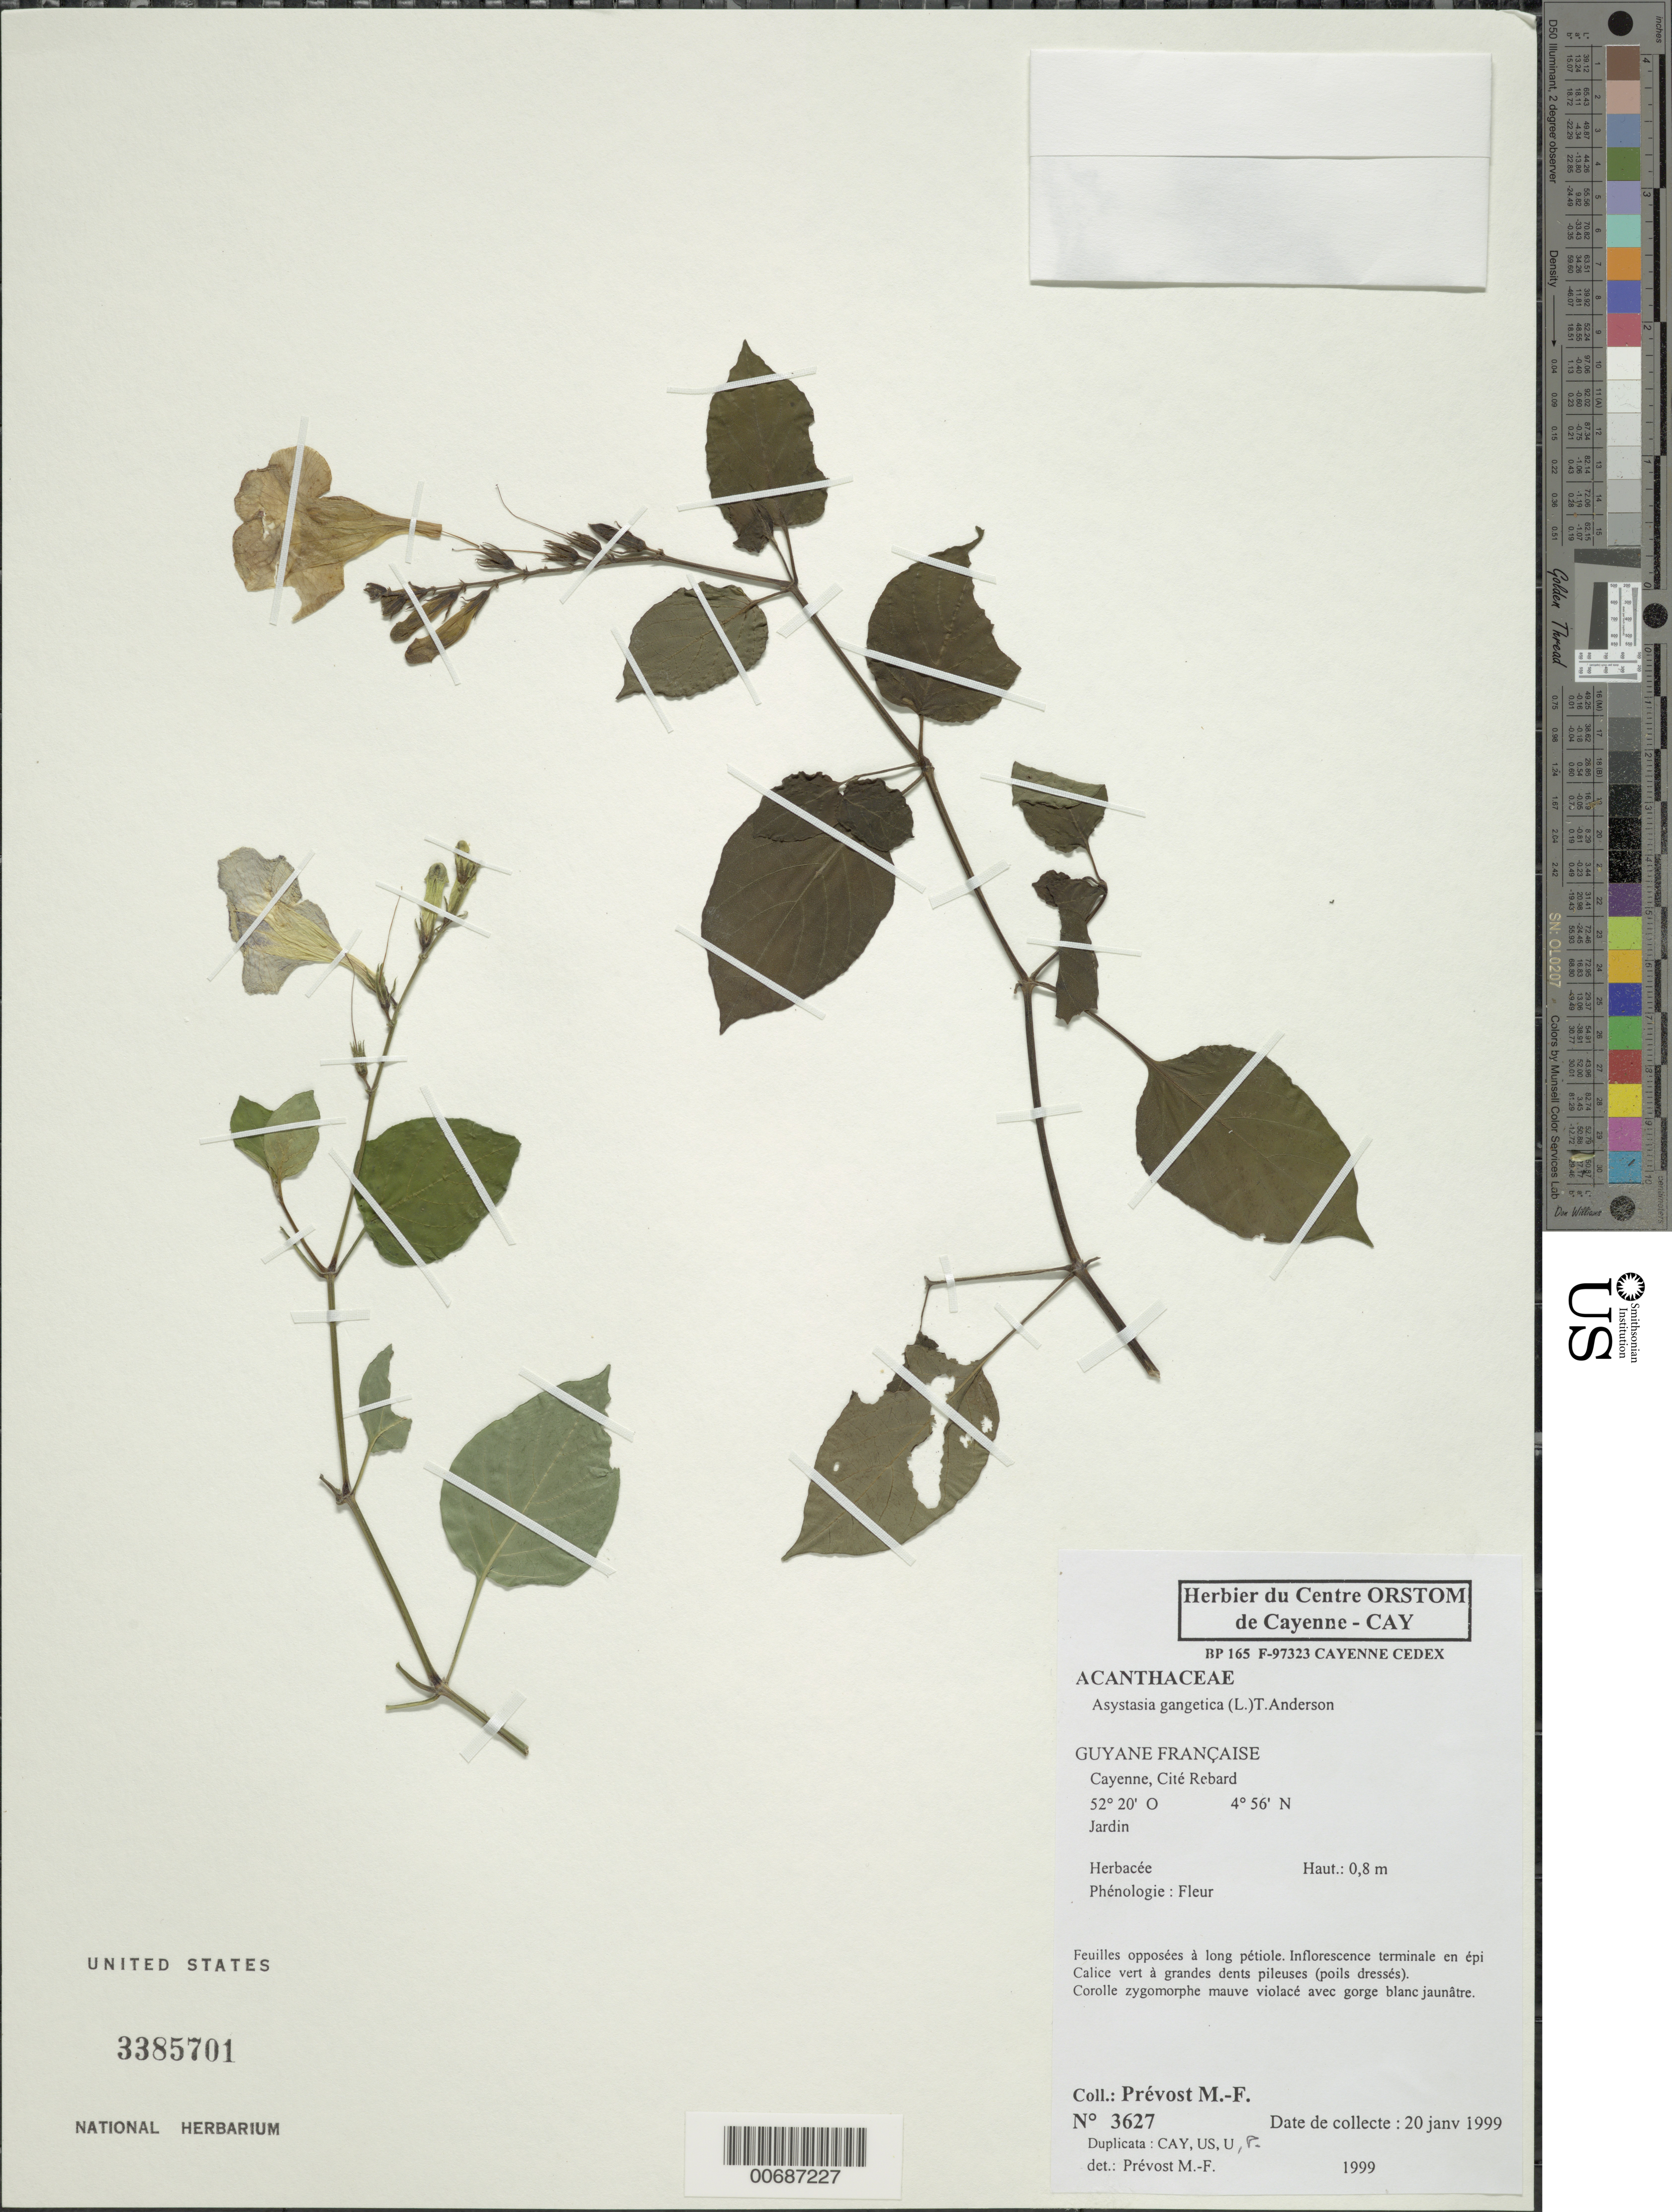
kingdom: Plantae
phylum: Tracheophyta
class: Magnoliopsida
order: Lamiales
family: Acanthaceae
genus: Asystasia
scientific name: Asystasia gangetica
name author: (L.) T. Anderson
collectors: M.-F. Prévost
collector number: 3627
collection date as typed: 20-Jan-99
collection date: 1999-01-20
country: French Guiana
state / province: Cayenne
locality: Cayenne, Cité Rebard, Jardin ORSTOM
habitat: Garden, lawn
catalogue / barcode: US 3385701